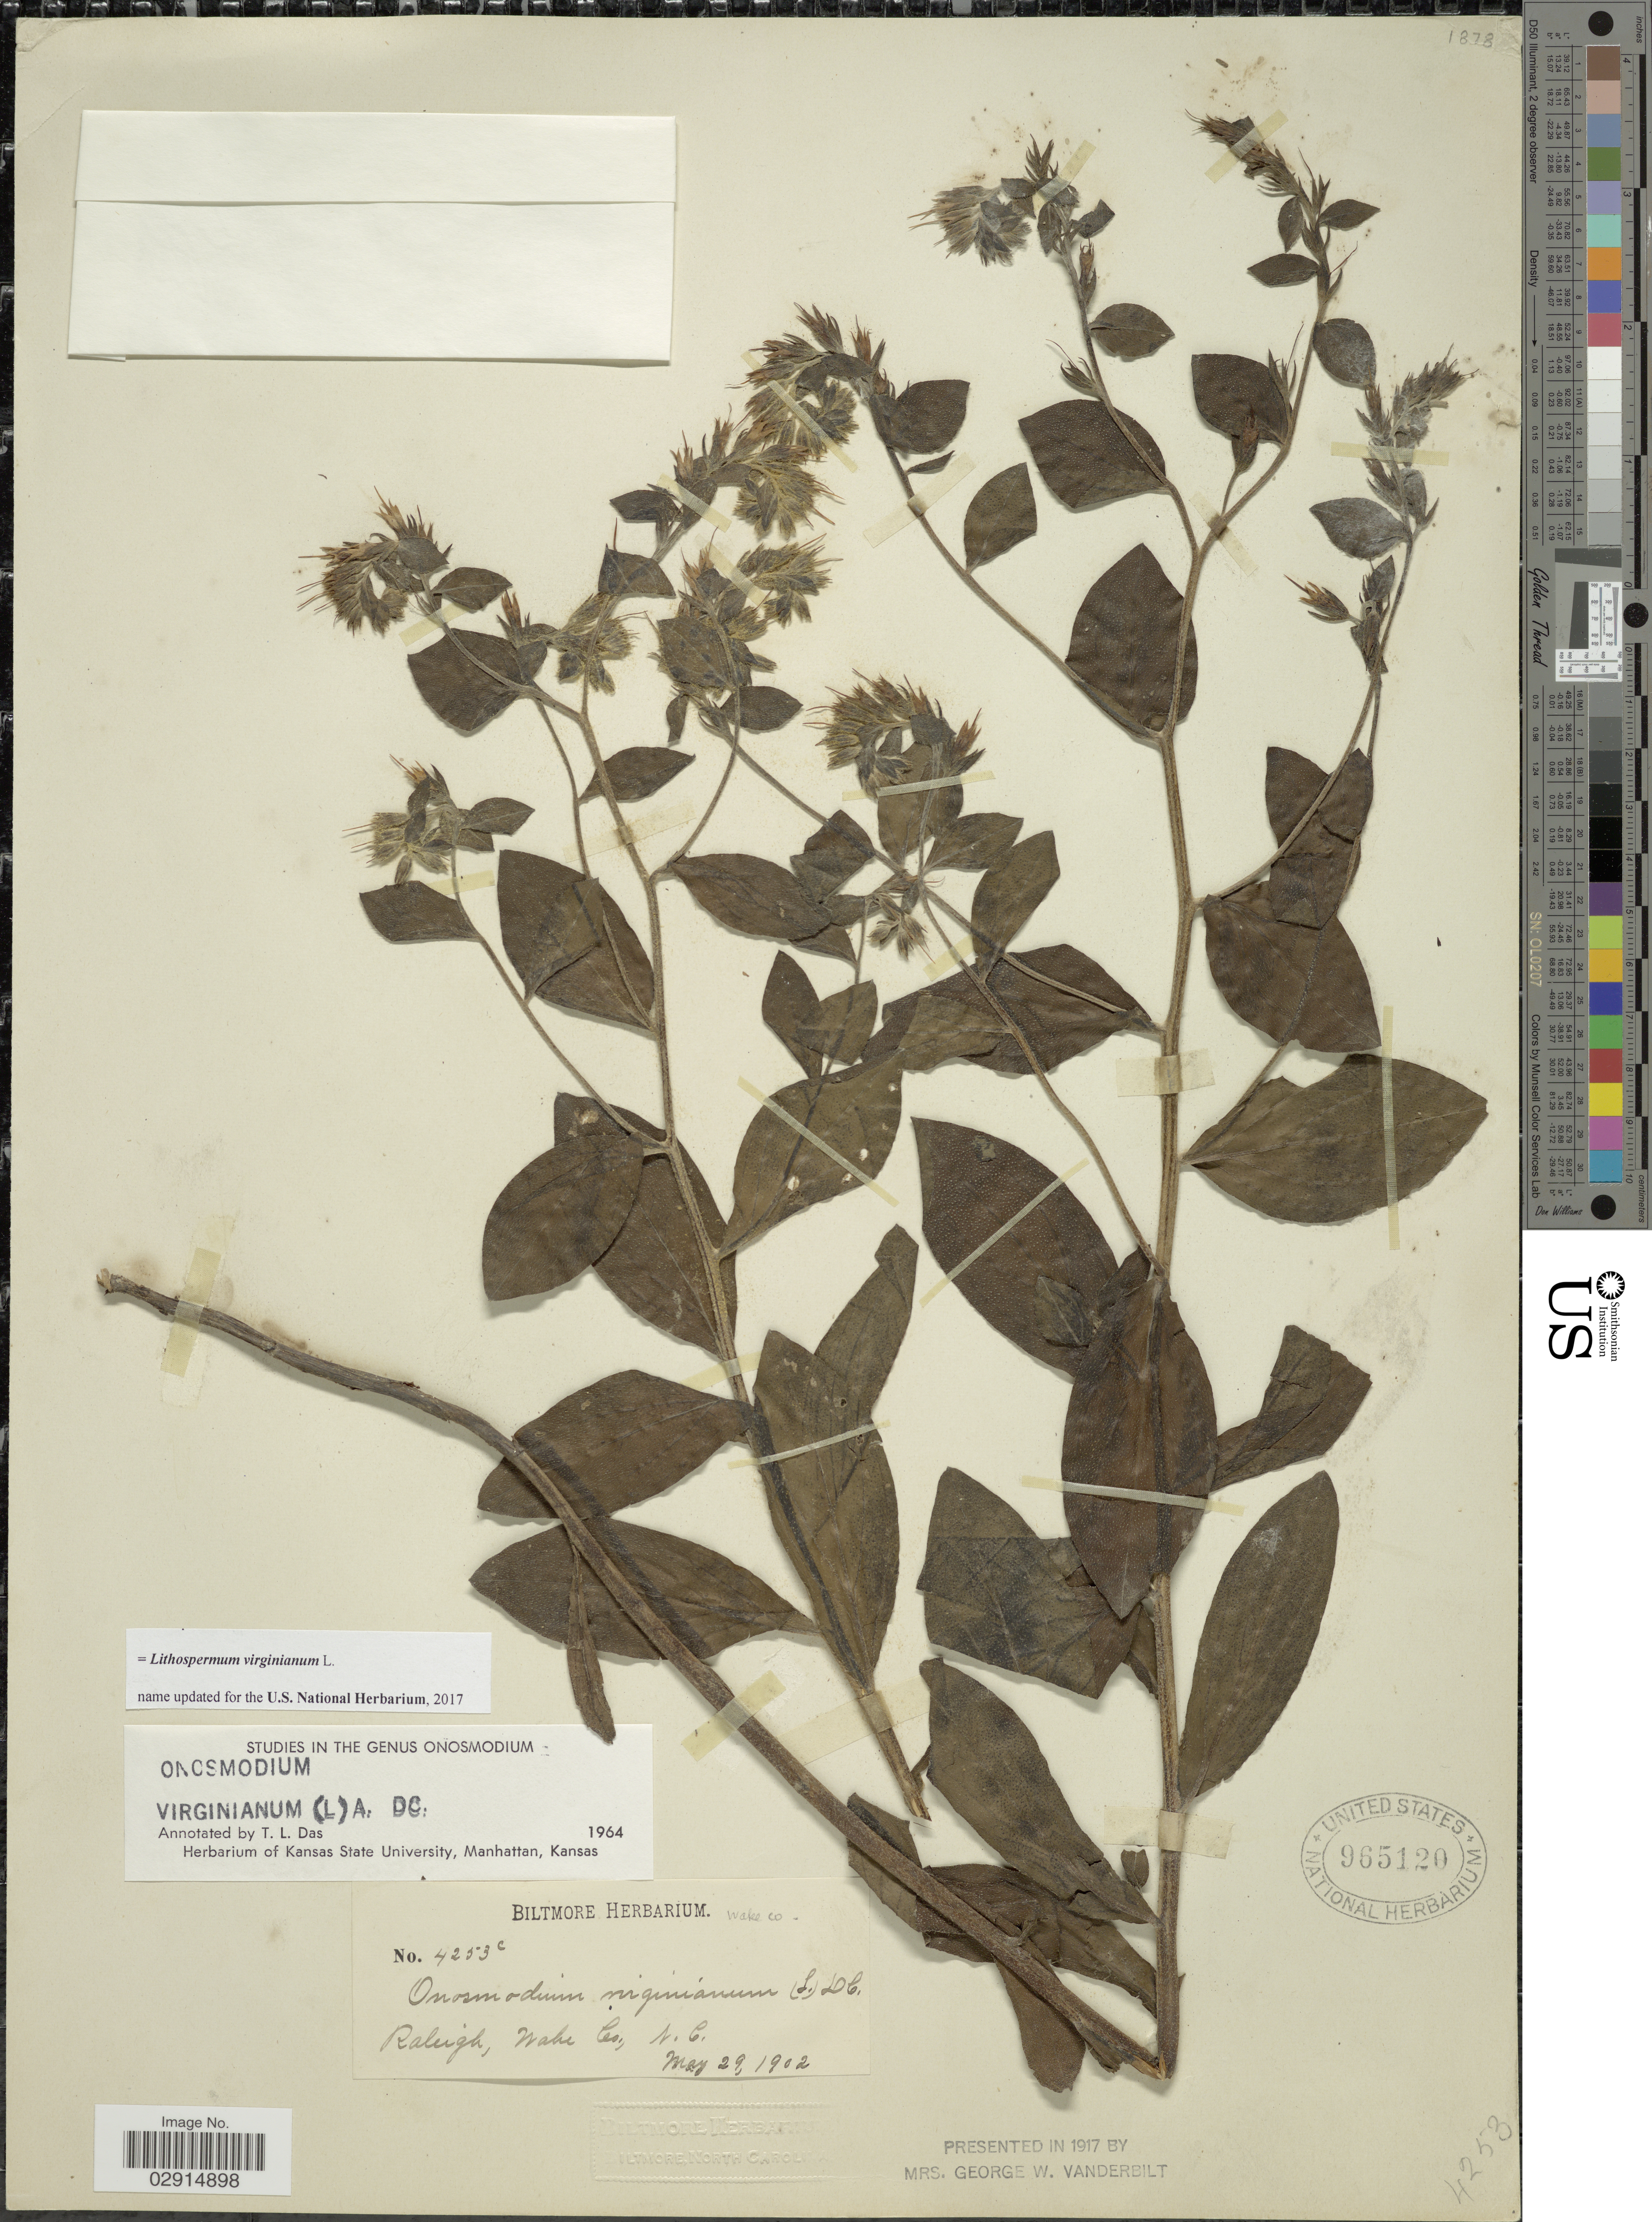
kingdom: Plantae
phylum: Tracheophyta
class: Magnoliopsida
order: Boraginales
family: Boraginaceae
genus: Lithospermum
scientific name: Lithospermum virginianum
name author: L.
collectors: ex herb. Biltmore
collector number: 4253c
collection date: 1902-05-29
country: United States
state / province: North Carolina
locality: Raleigh, Wake Co. N.C.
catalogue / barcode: US 965120